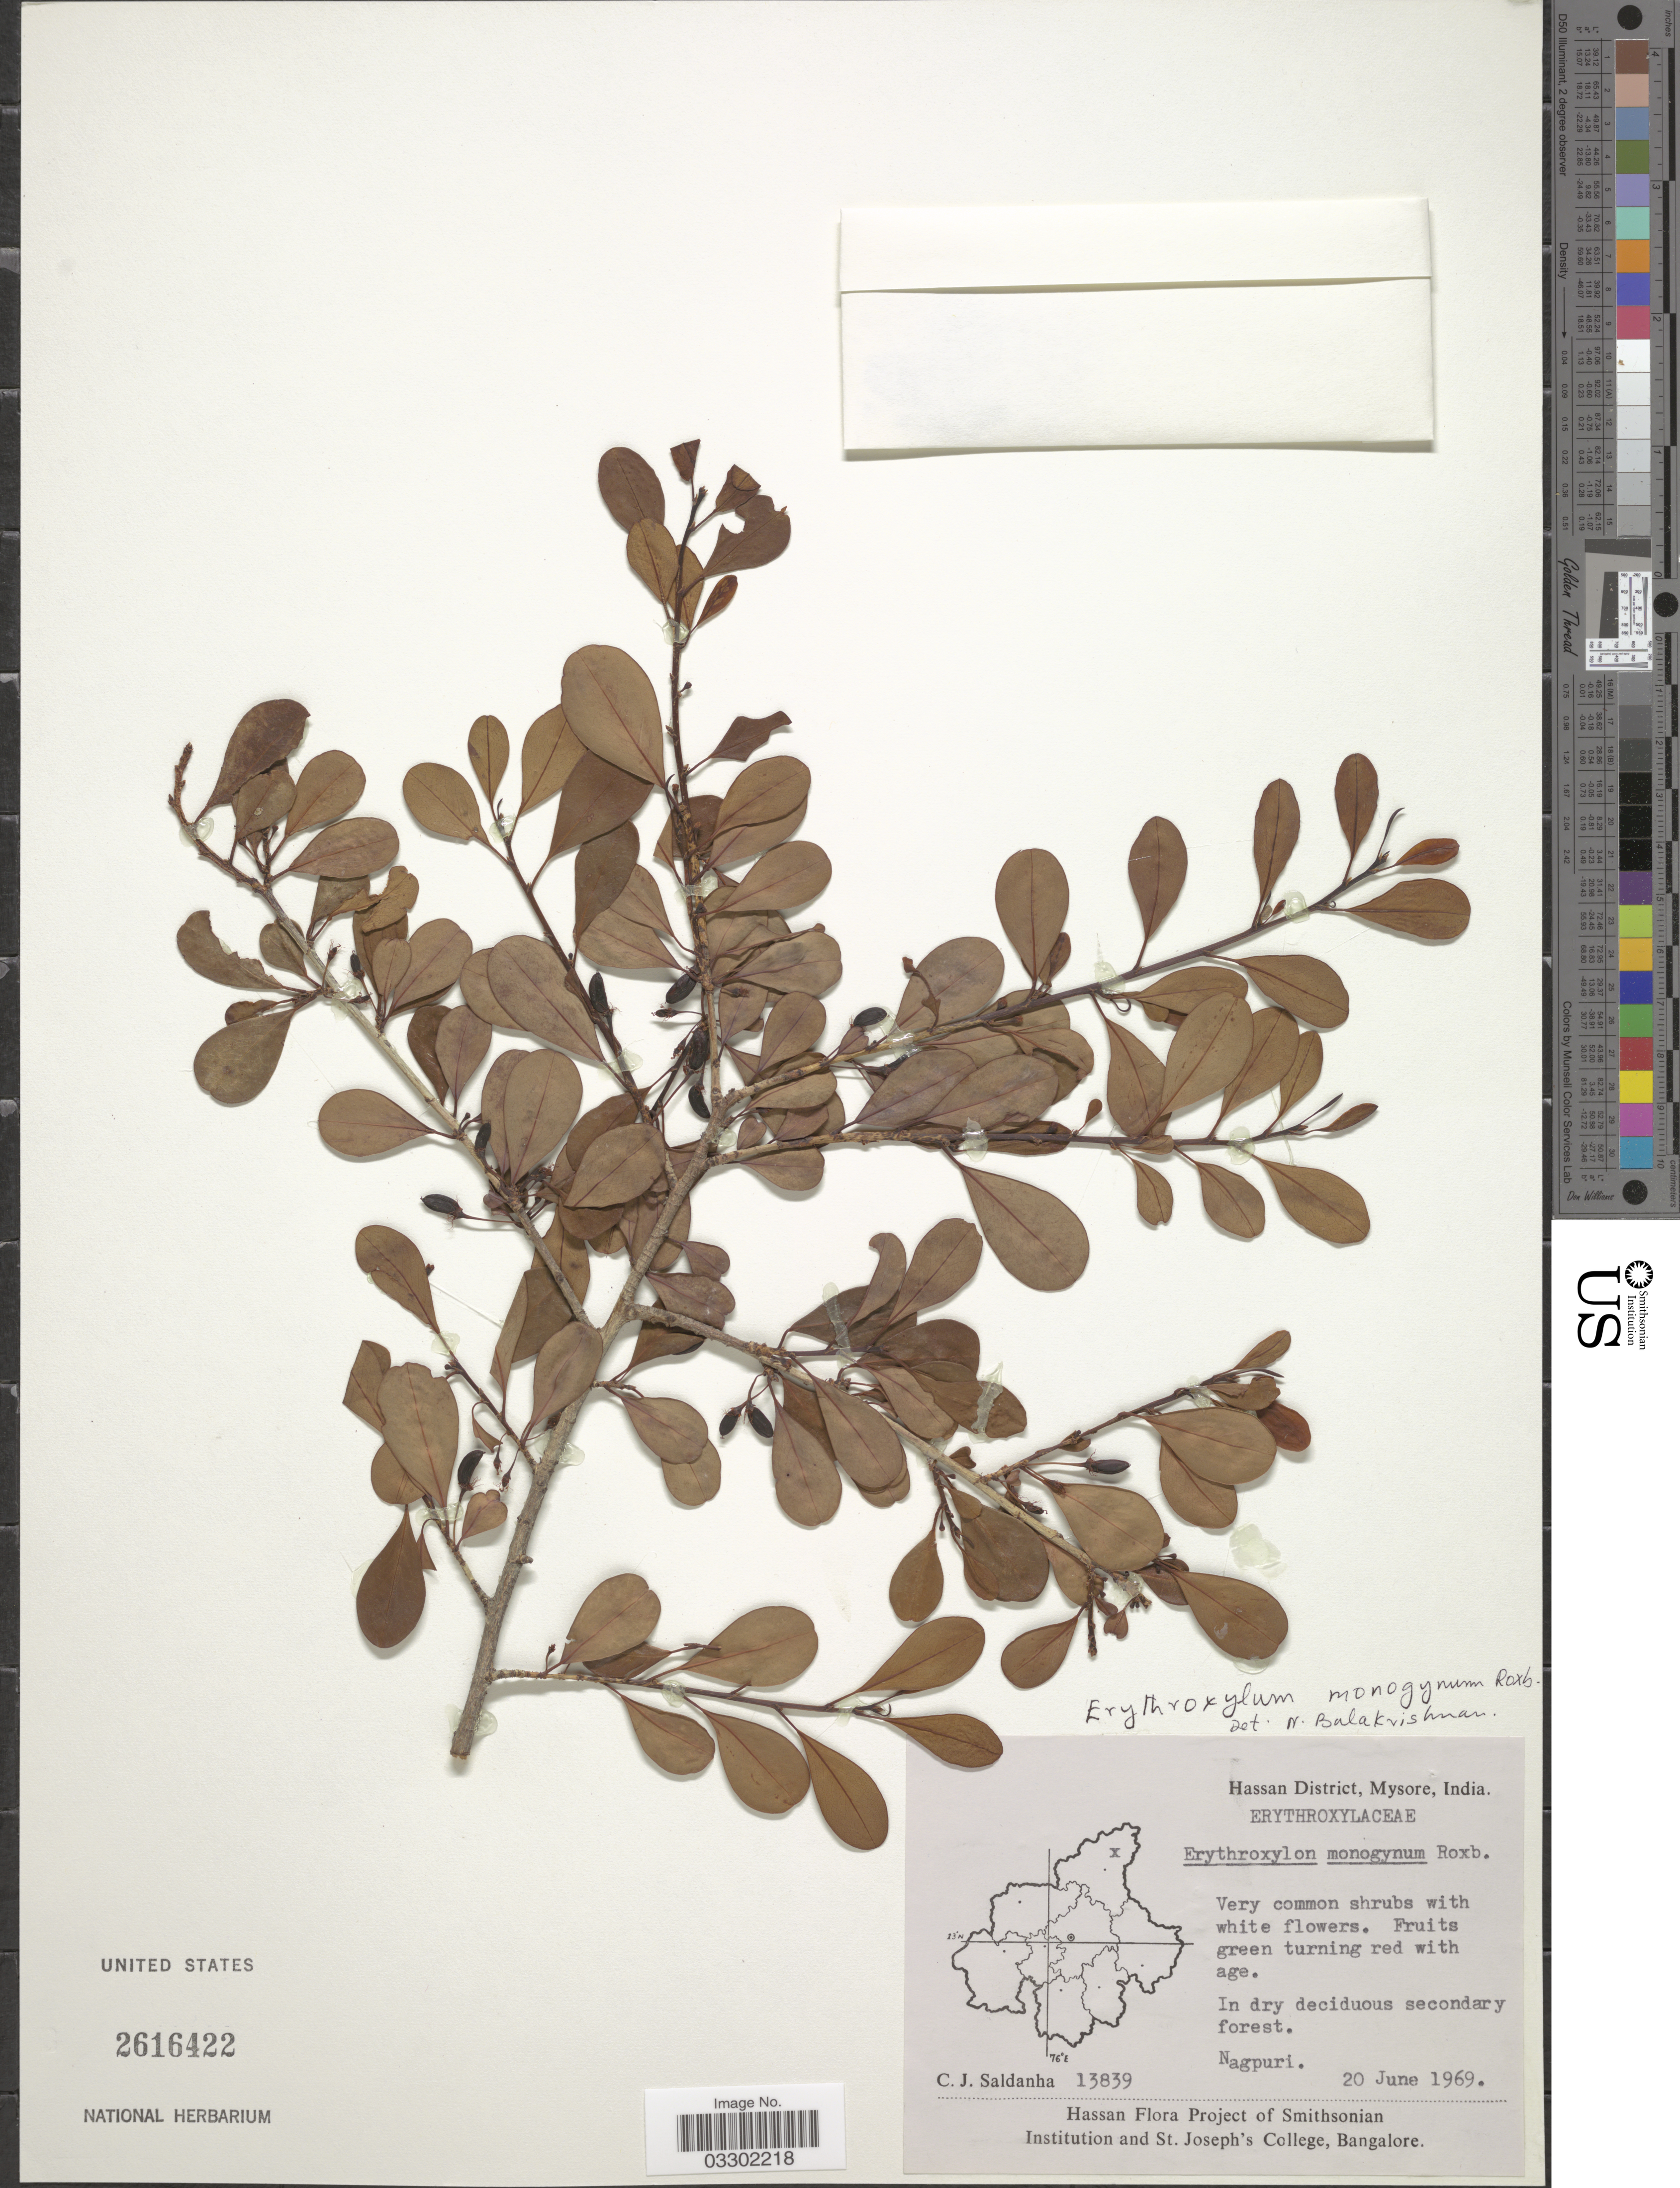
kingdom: Plantae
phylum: Tracheophyta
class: Magnoliopsida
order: Malpighiales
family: Erythroxylaceae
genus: Erythroxylum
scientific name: Erythroxylum monogynum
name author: Roxb.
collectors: C. J. Saldanha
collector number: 13839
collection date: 1969-06-20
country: India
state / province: Karnataka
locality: Hassan District, Mysore, Nagpuri.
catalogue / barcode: US 2616422